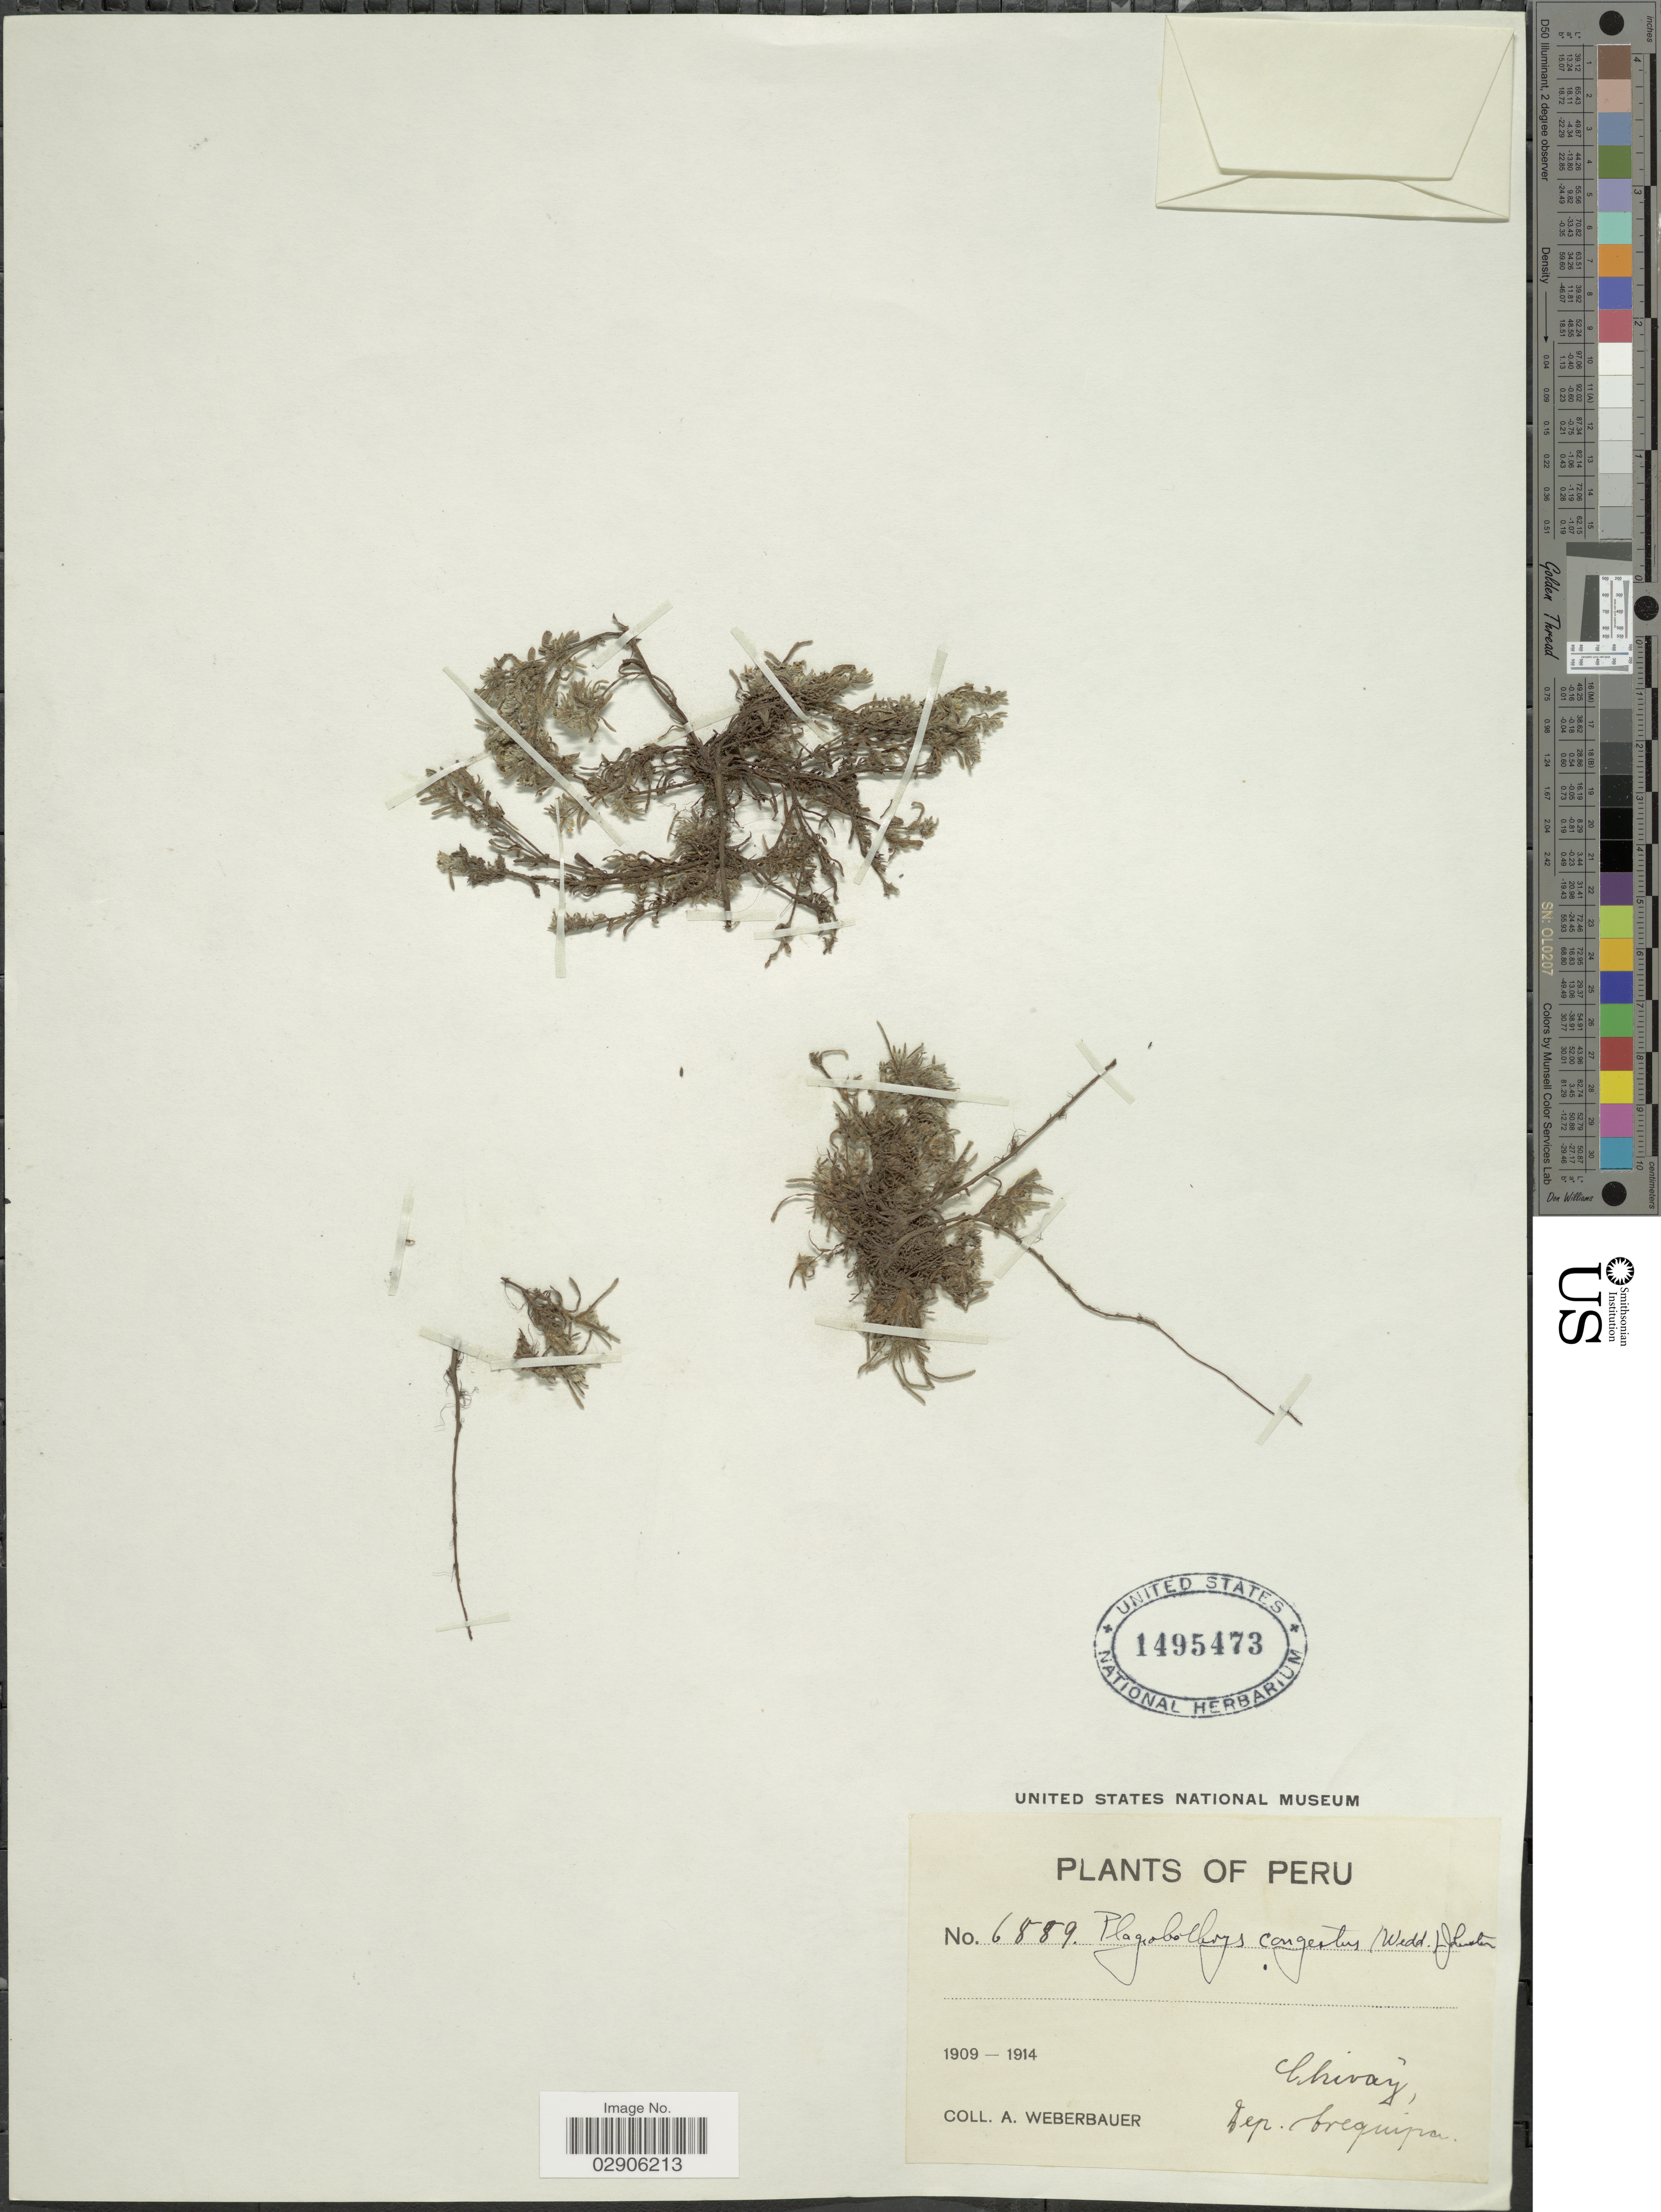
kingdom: Plantae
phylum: Tracheophyta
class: Magnoliopsida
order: Boraginales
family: Boraginaceae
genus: Plagiobothrys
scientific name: Plagiobothrys congestus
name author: (Wedd.) I.M. Johnst.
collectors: A. Weberbauer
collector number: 6889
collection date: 1909/1914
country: Peru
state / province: Arequipa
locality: Chivay, Dep. Arequipa.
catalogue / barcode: US 1495473